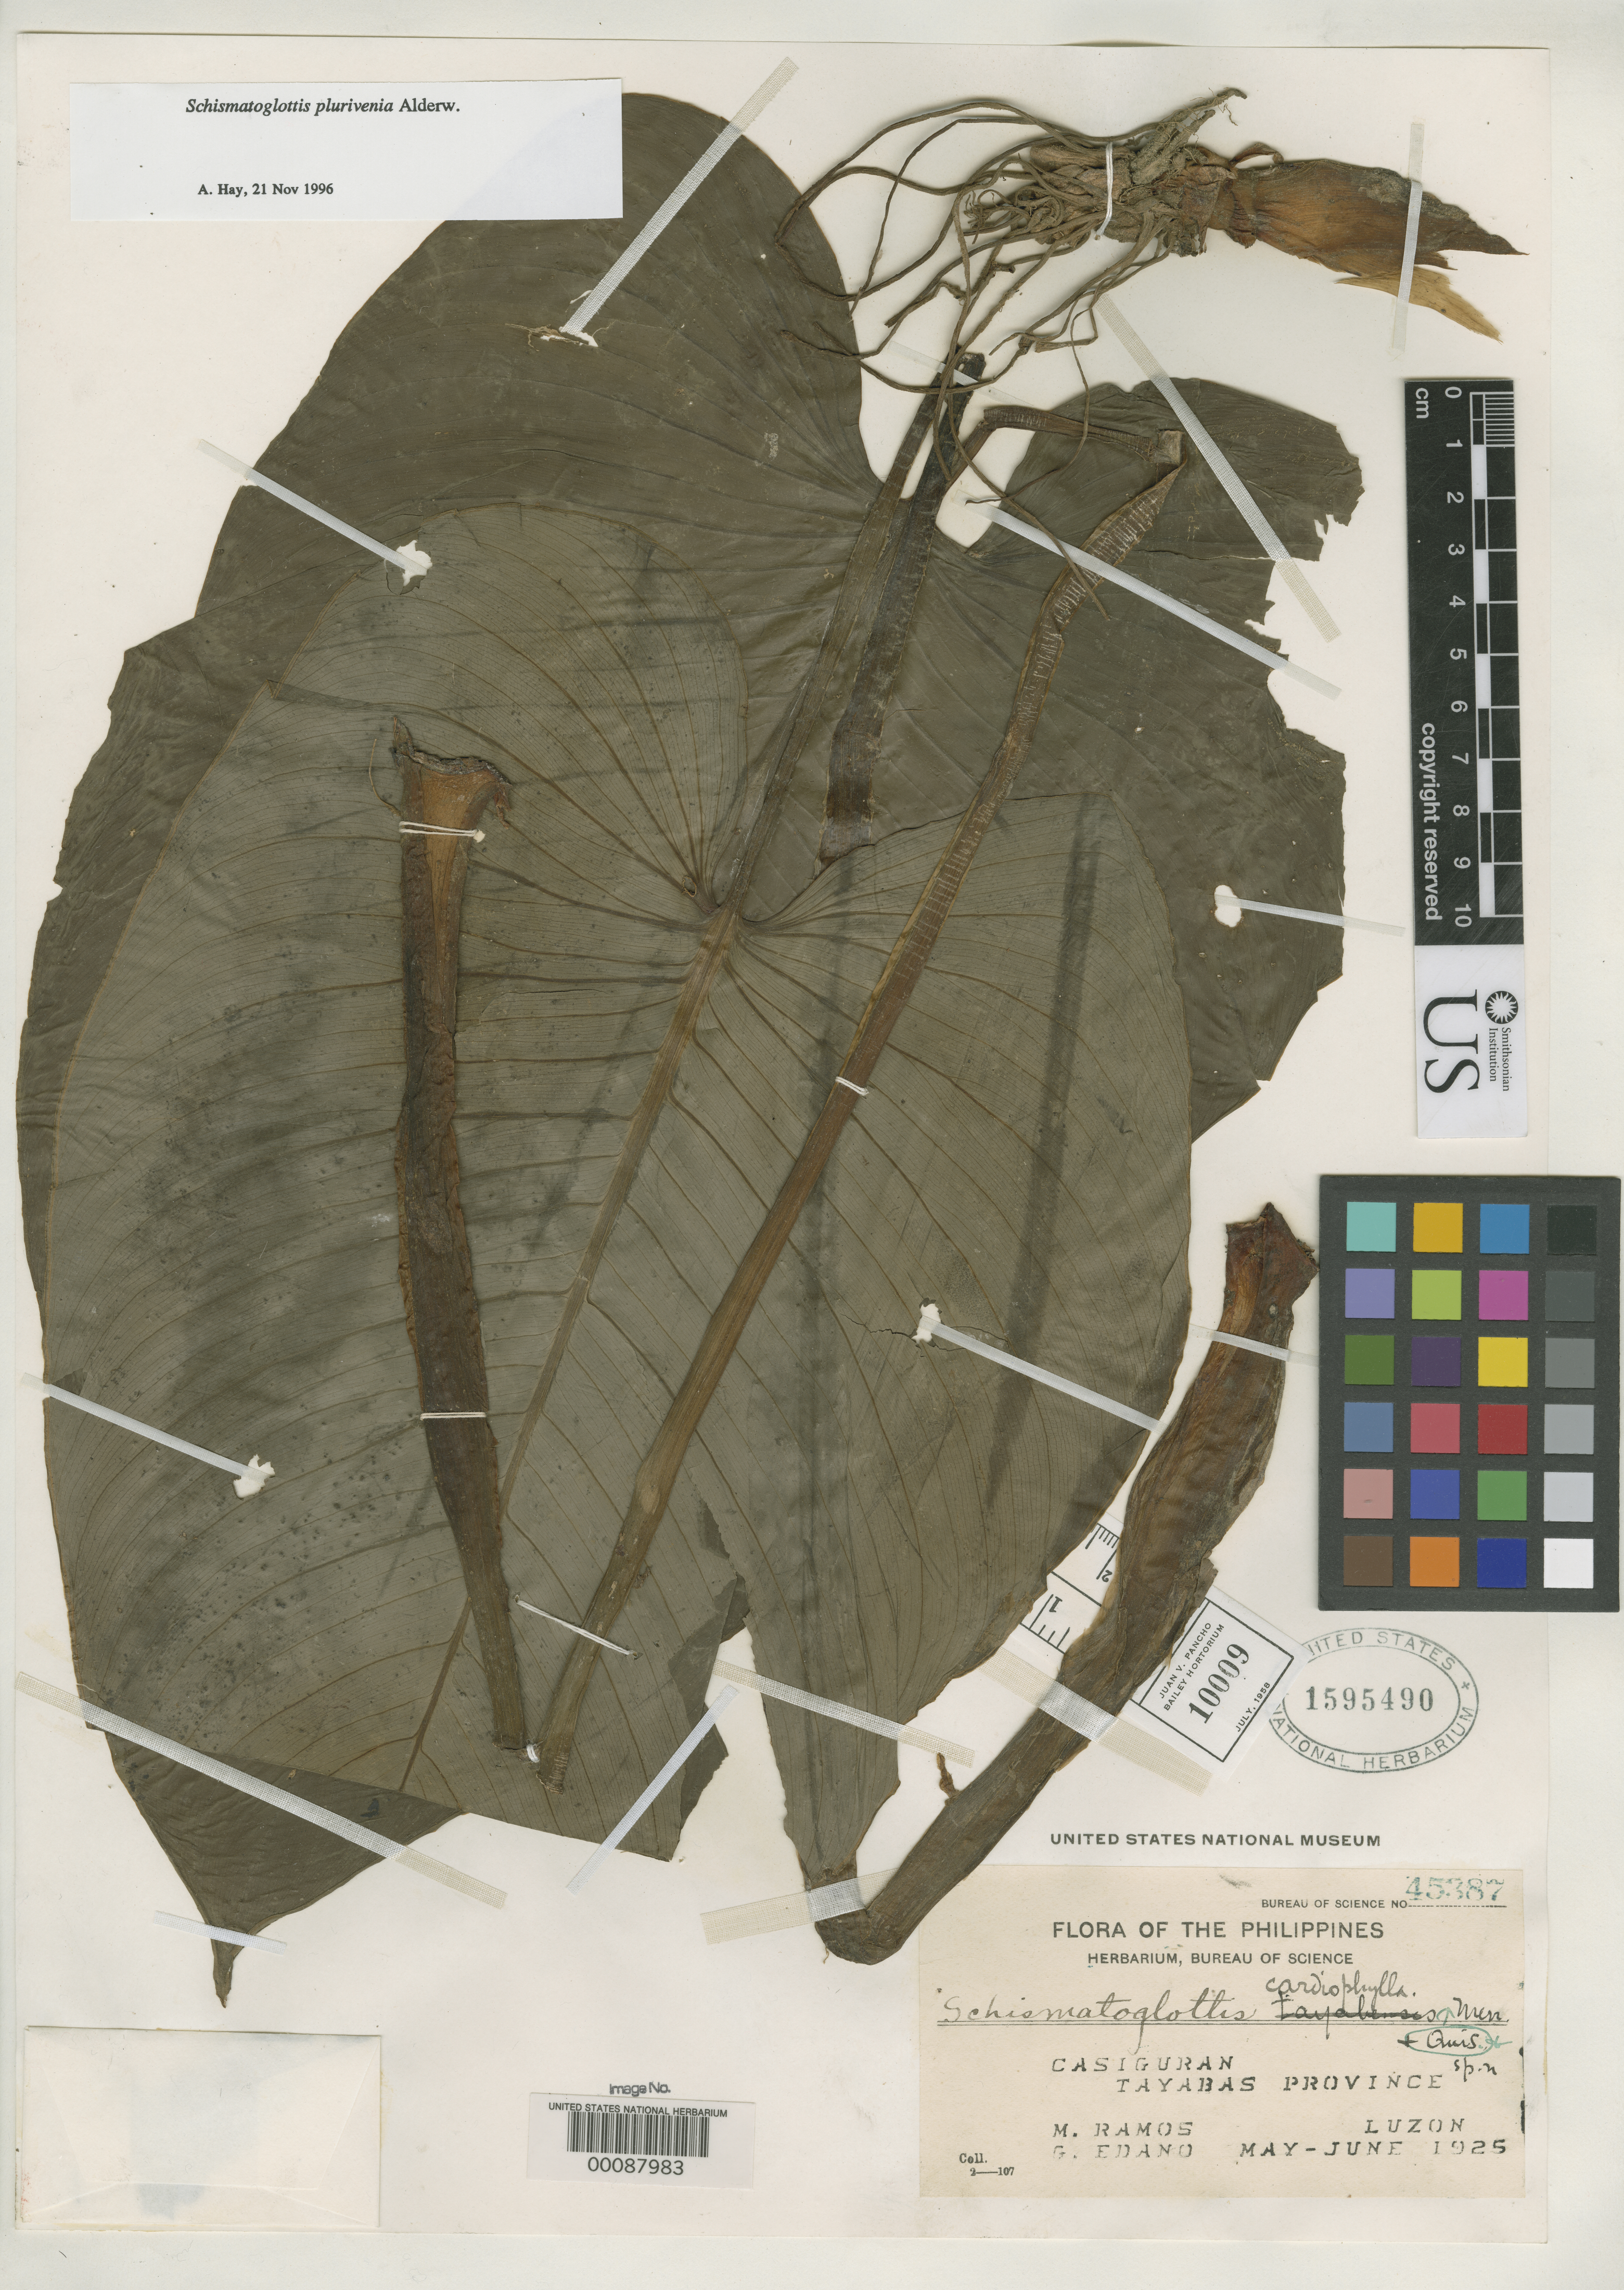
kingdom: Plantae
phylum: Tracheophyta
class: Liliopsida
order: Alismatales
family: Araceae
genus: Schismatoglottis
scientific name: Schismatoglottis cardiophylla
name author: Quisumb. & Merr.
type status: Isotype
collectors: M. Ramos & G. E. Edaño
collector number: Bur. Sci. 45387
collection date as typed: May 1925 to -- Jun 1925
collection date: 1925-05/1925-06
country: Philippines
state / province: Calabarzon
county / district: Quezon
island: Luzon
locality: Casiguran.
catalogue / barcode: US 1595490